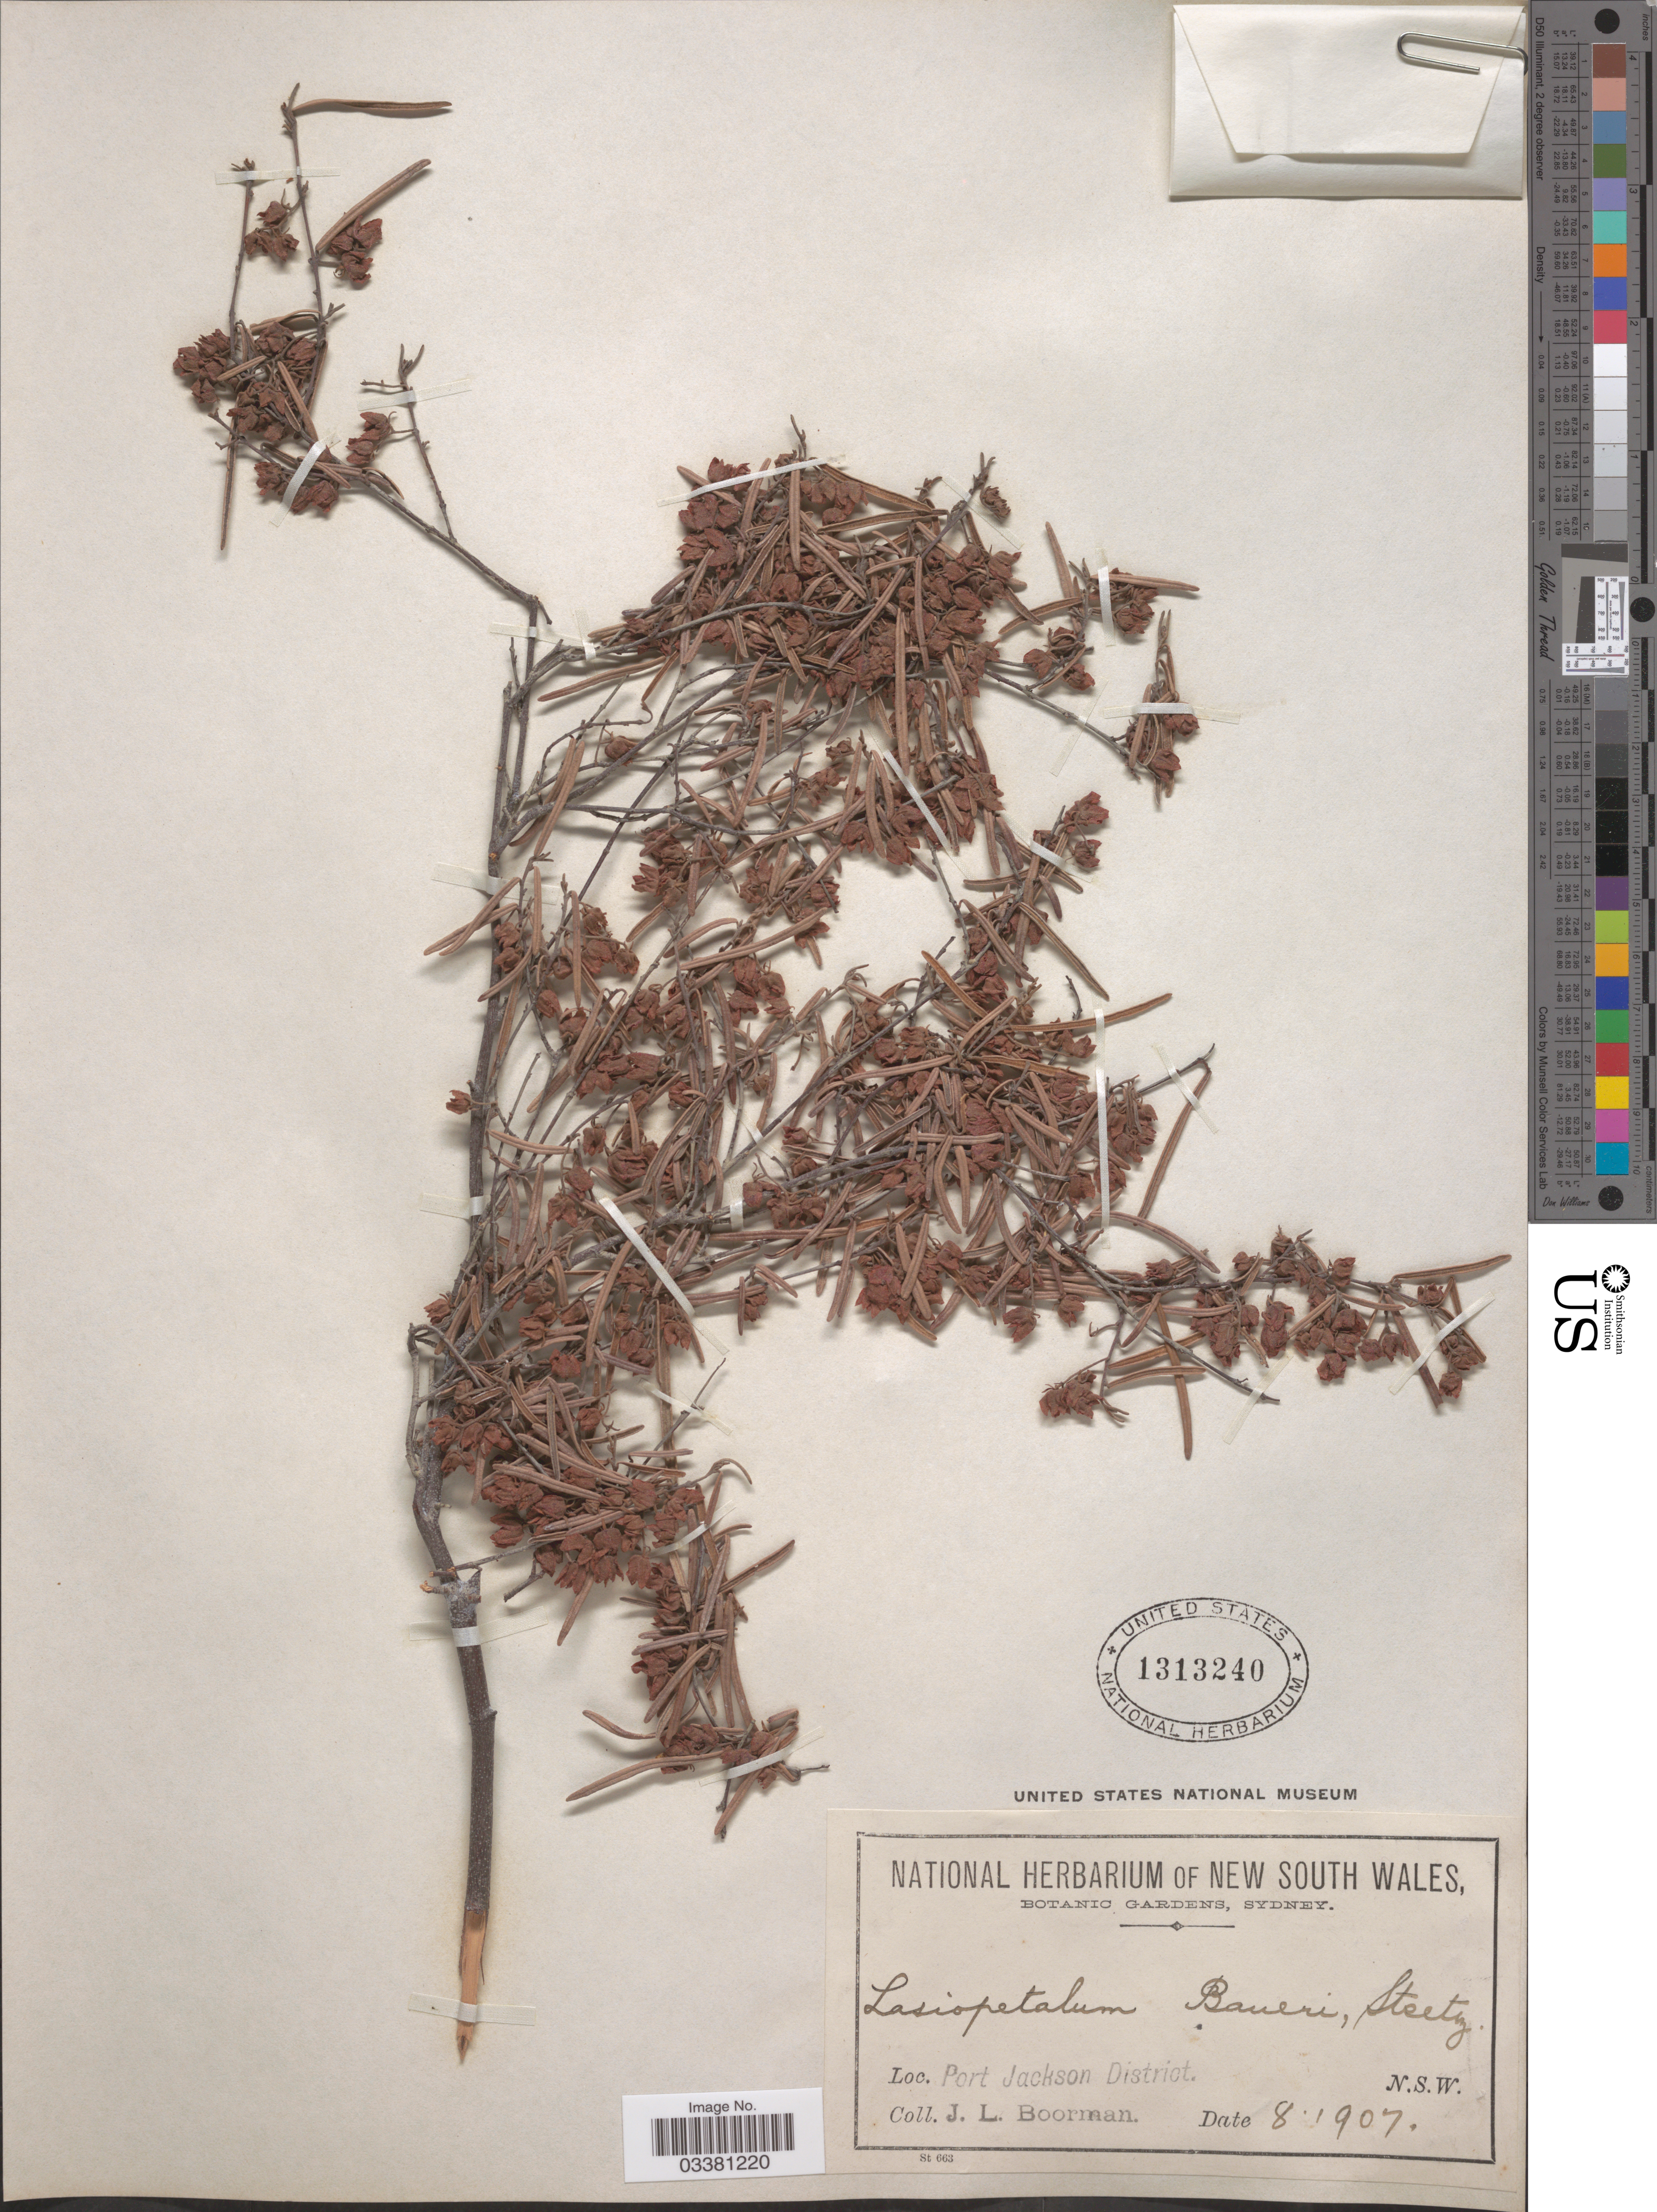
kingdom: Plantae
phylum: Tracheophyta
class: Magnoliopsida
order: Malvales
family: Malvaceae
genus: Lasiopetalum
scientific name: Lasiopetalum baueri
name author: Steetz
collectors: J. Boorman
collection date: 1907-08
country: Australia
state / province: New South Wales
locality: Port Jackson District.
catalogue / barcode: US 1313240